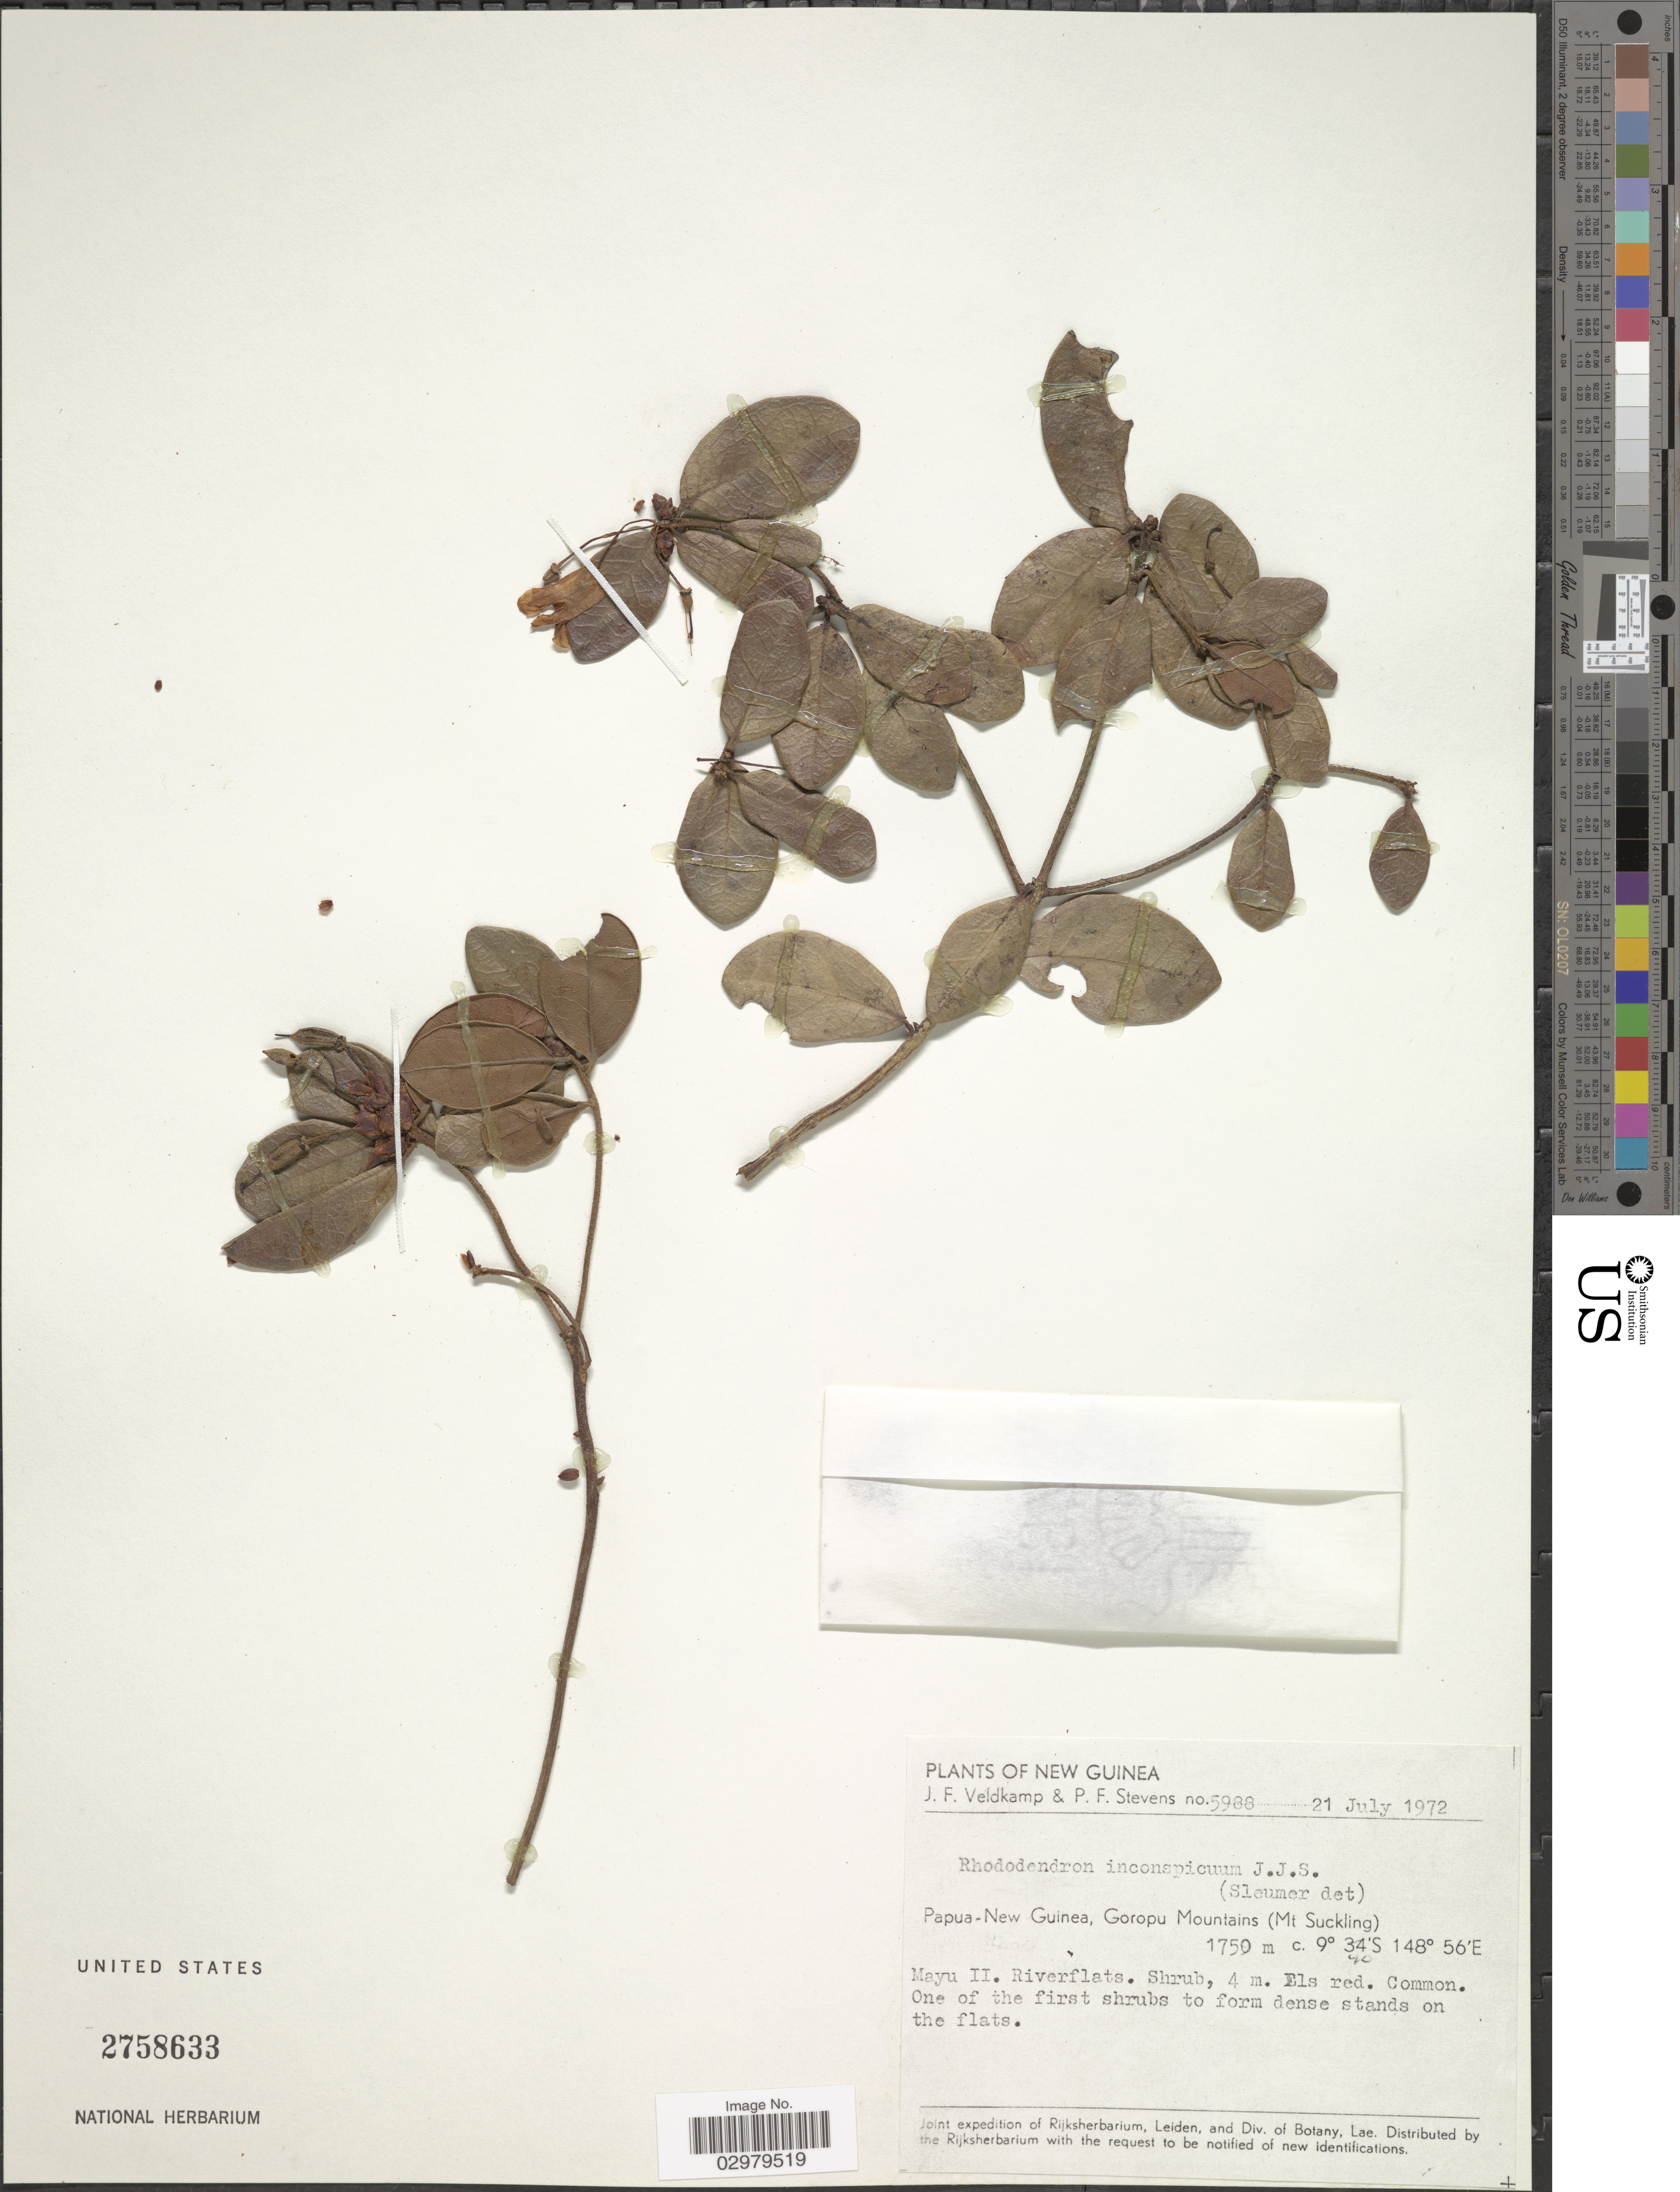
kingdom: Plantae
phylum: Tracheophyta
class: Magnoliopsida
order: Ericales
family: Ericaceae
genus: Rhododendron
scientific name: Rhododendron inconspicuum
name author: J.J. Sm.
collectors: J. F. Veldkamp & P. F. Stevens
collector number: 5988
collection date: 1972-07-21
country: Papua New Guinea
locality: New Guinea. Goropu Mountains (Mt Suckling). Mayu II. Riverflats.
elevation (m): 1750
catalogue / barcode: US 2758633